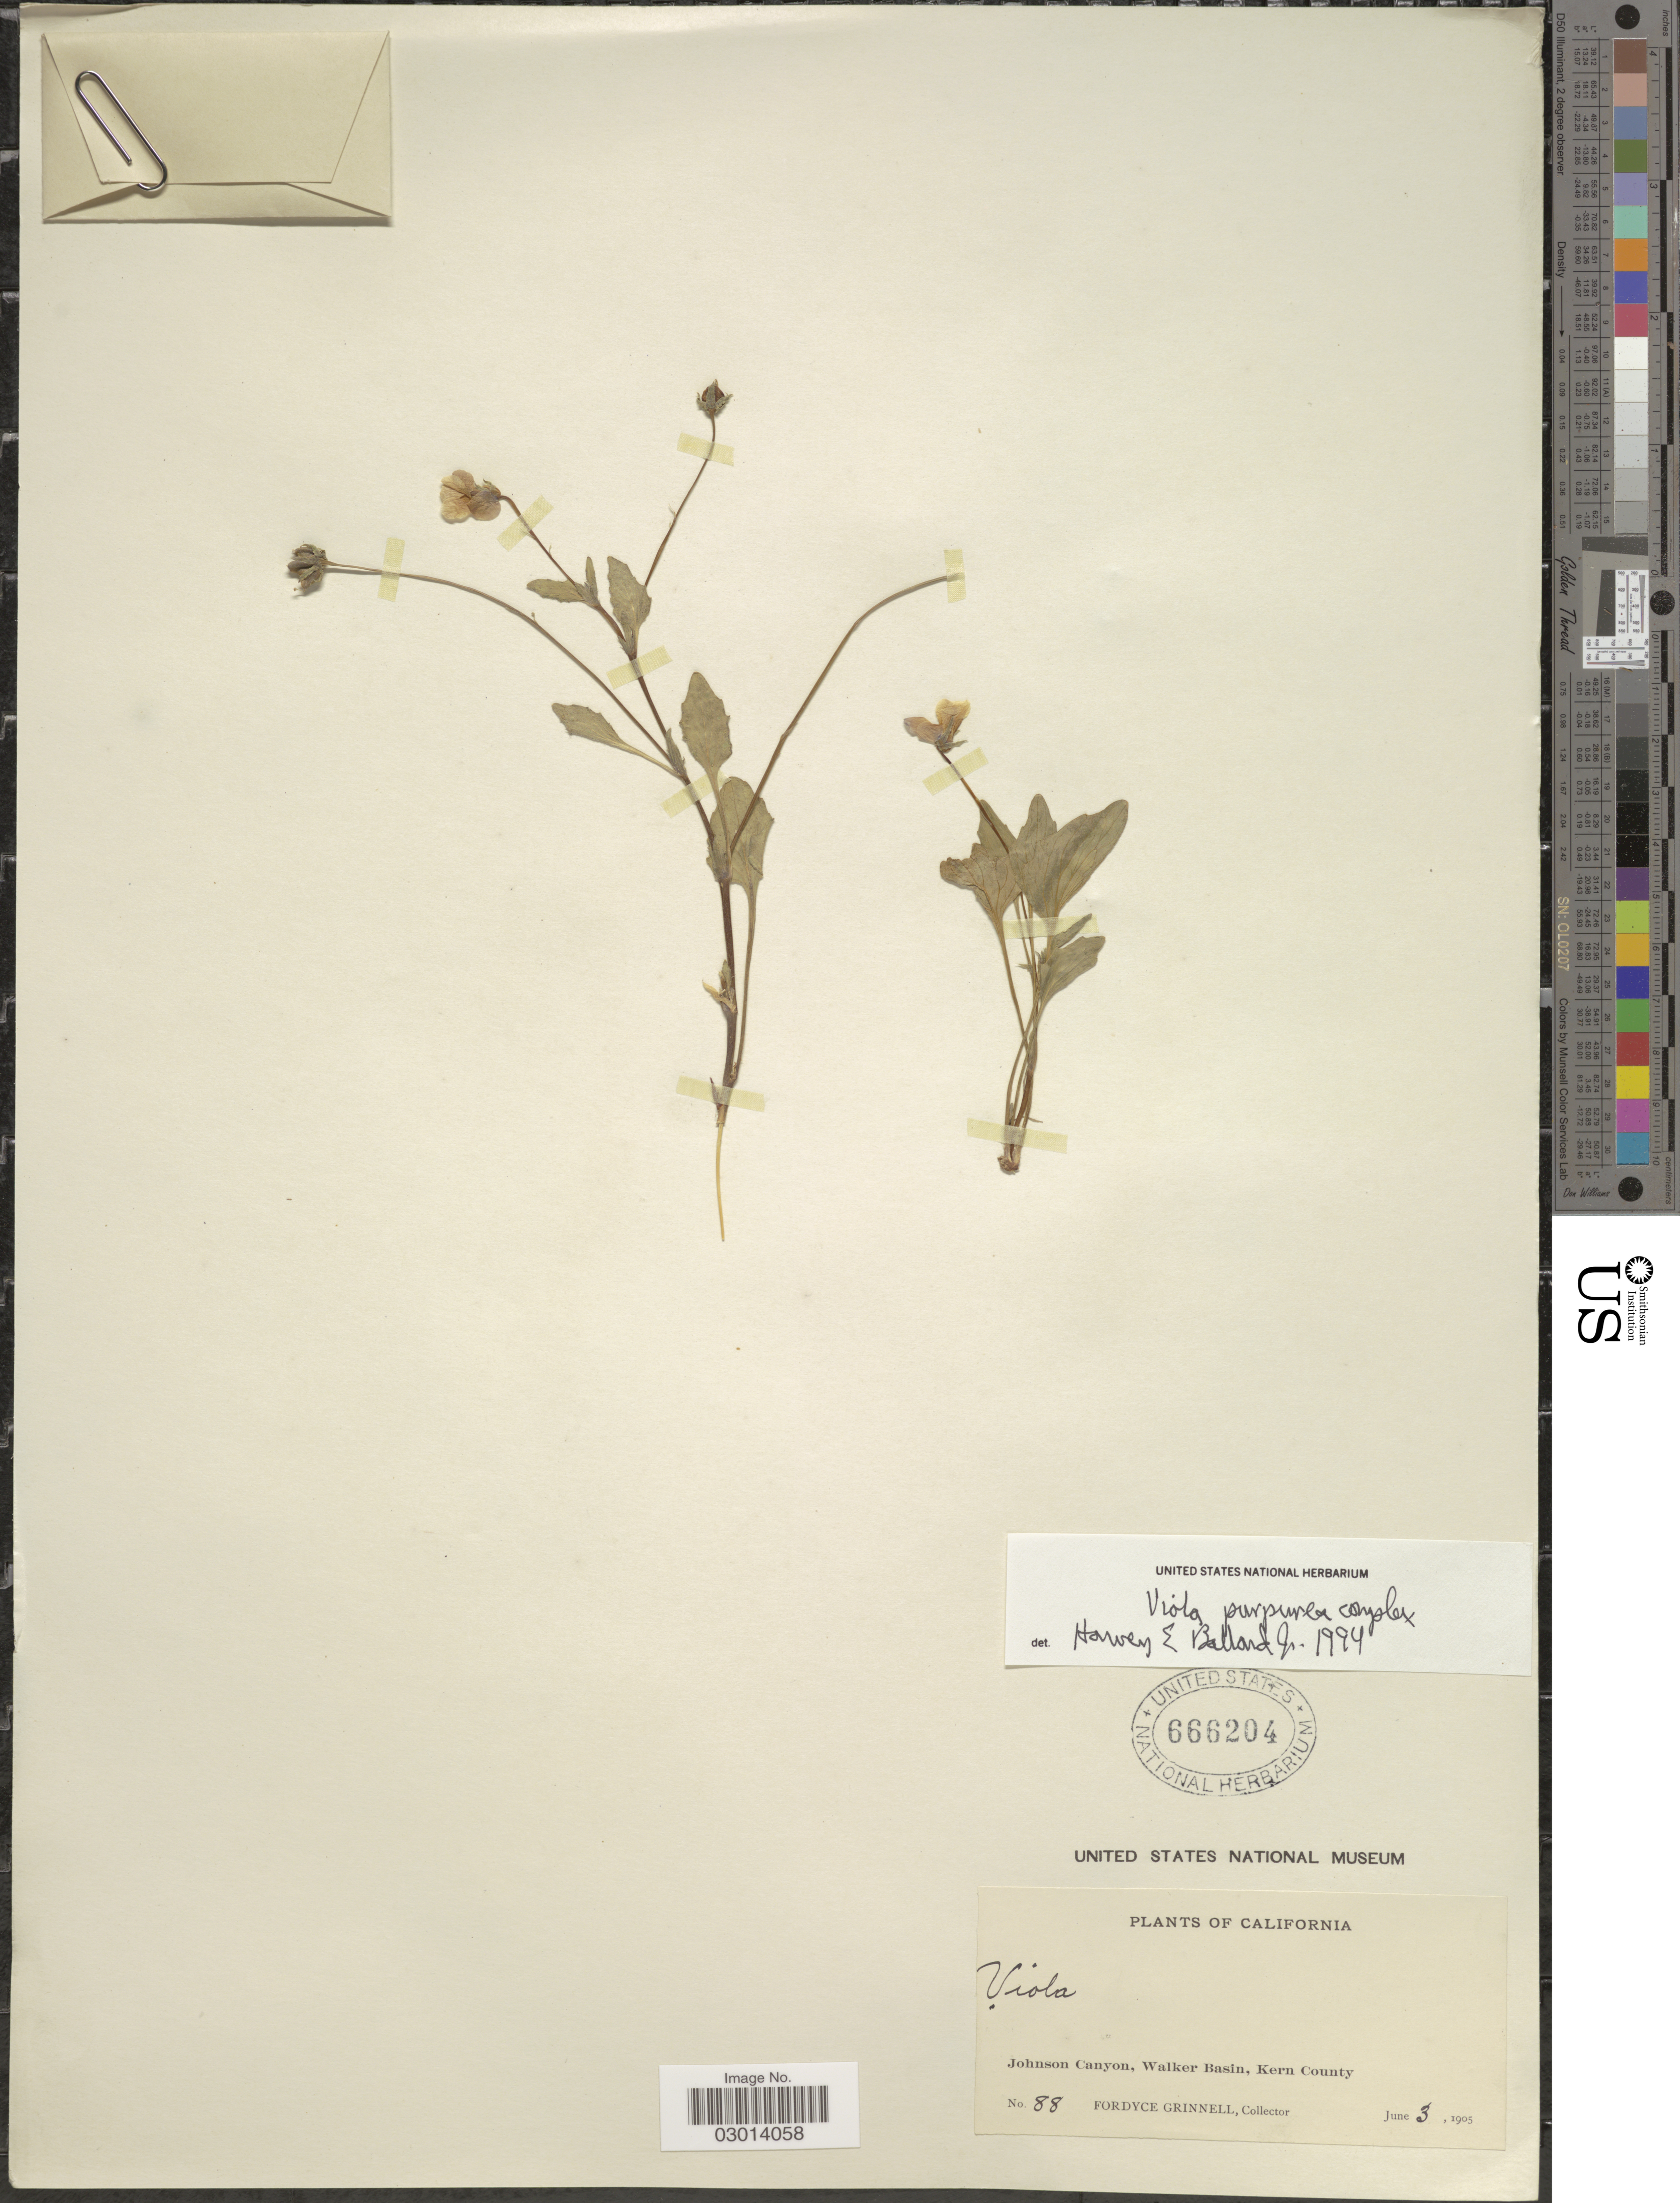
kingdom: Plantae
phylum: Tracheophyta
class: Magnoliopsida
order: Malpighiales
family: Violaceae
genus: Viola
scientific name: Viola purpurea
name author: Kellogg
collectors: F. Grinnell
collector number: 88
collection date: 1905-06-03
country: United States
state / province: California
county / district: Kern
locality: Johnson Canyon, Walker Basin, Kern County.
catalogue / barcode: US 666204